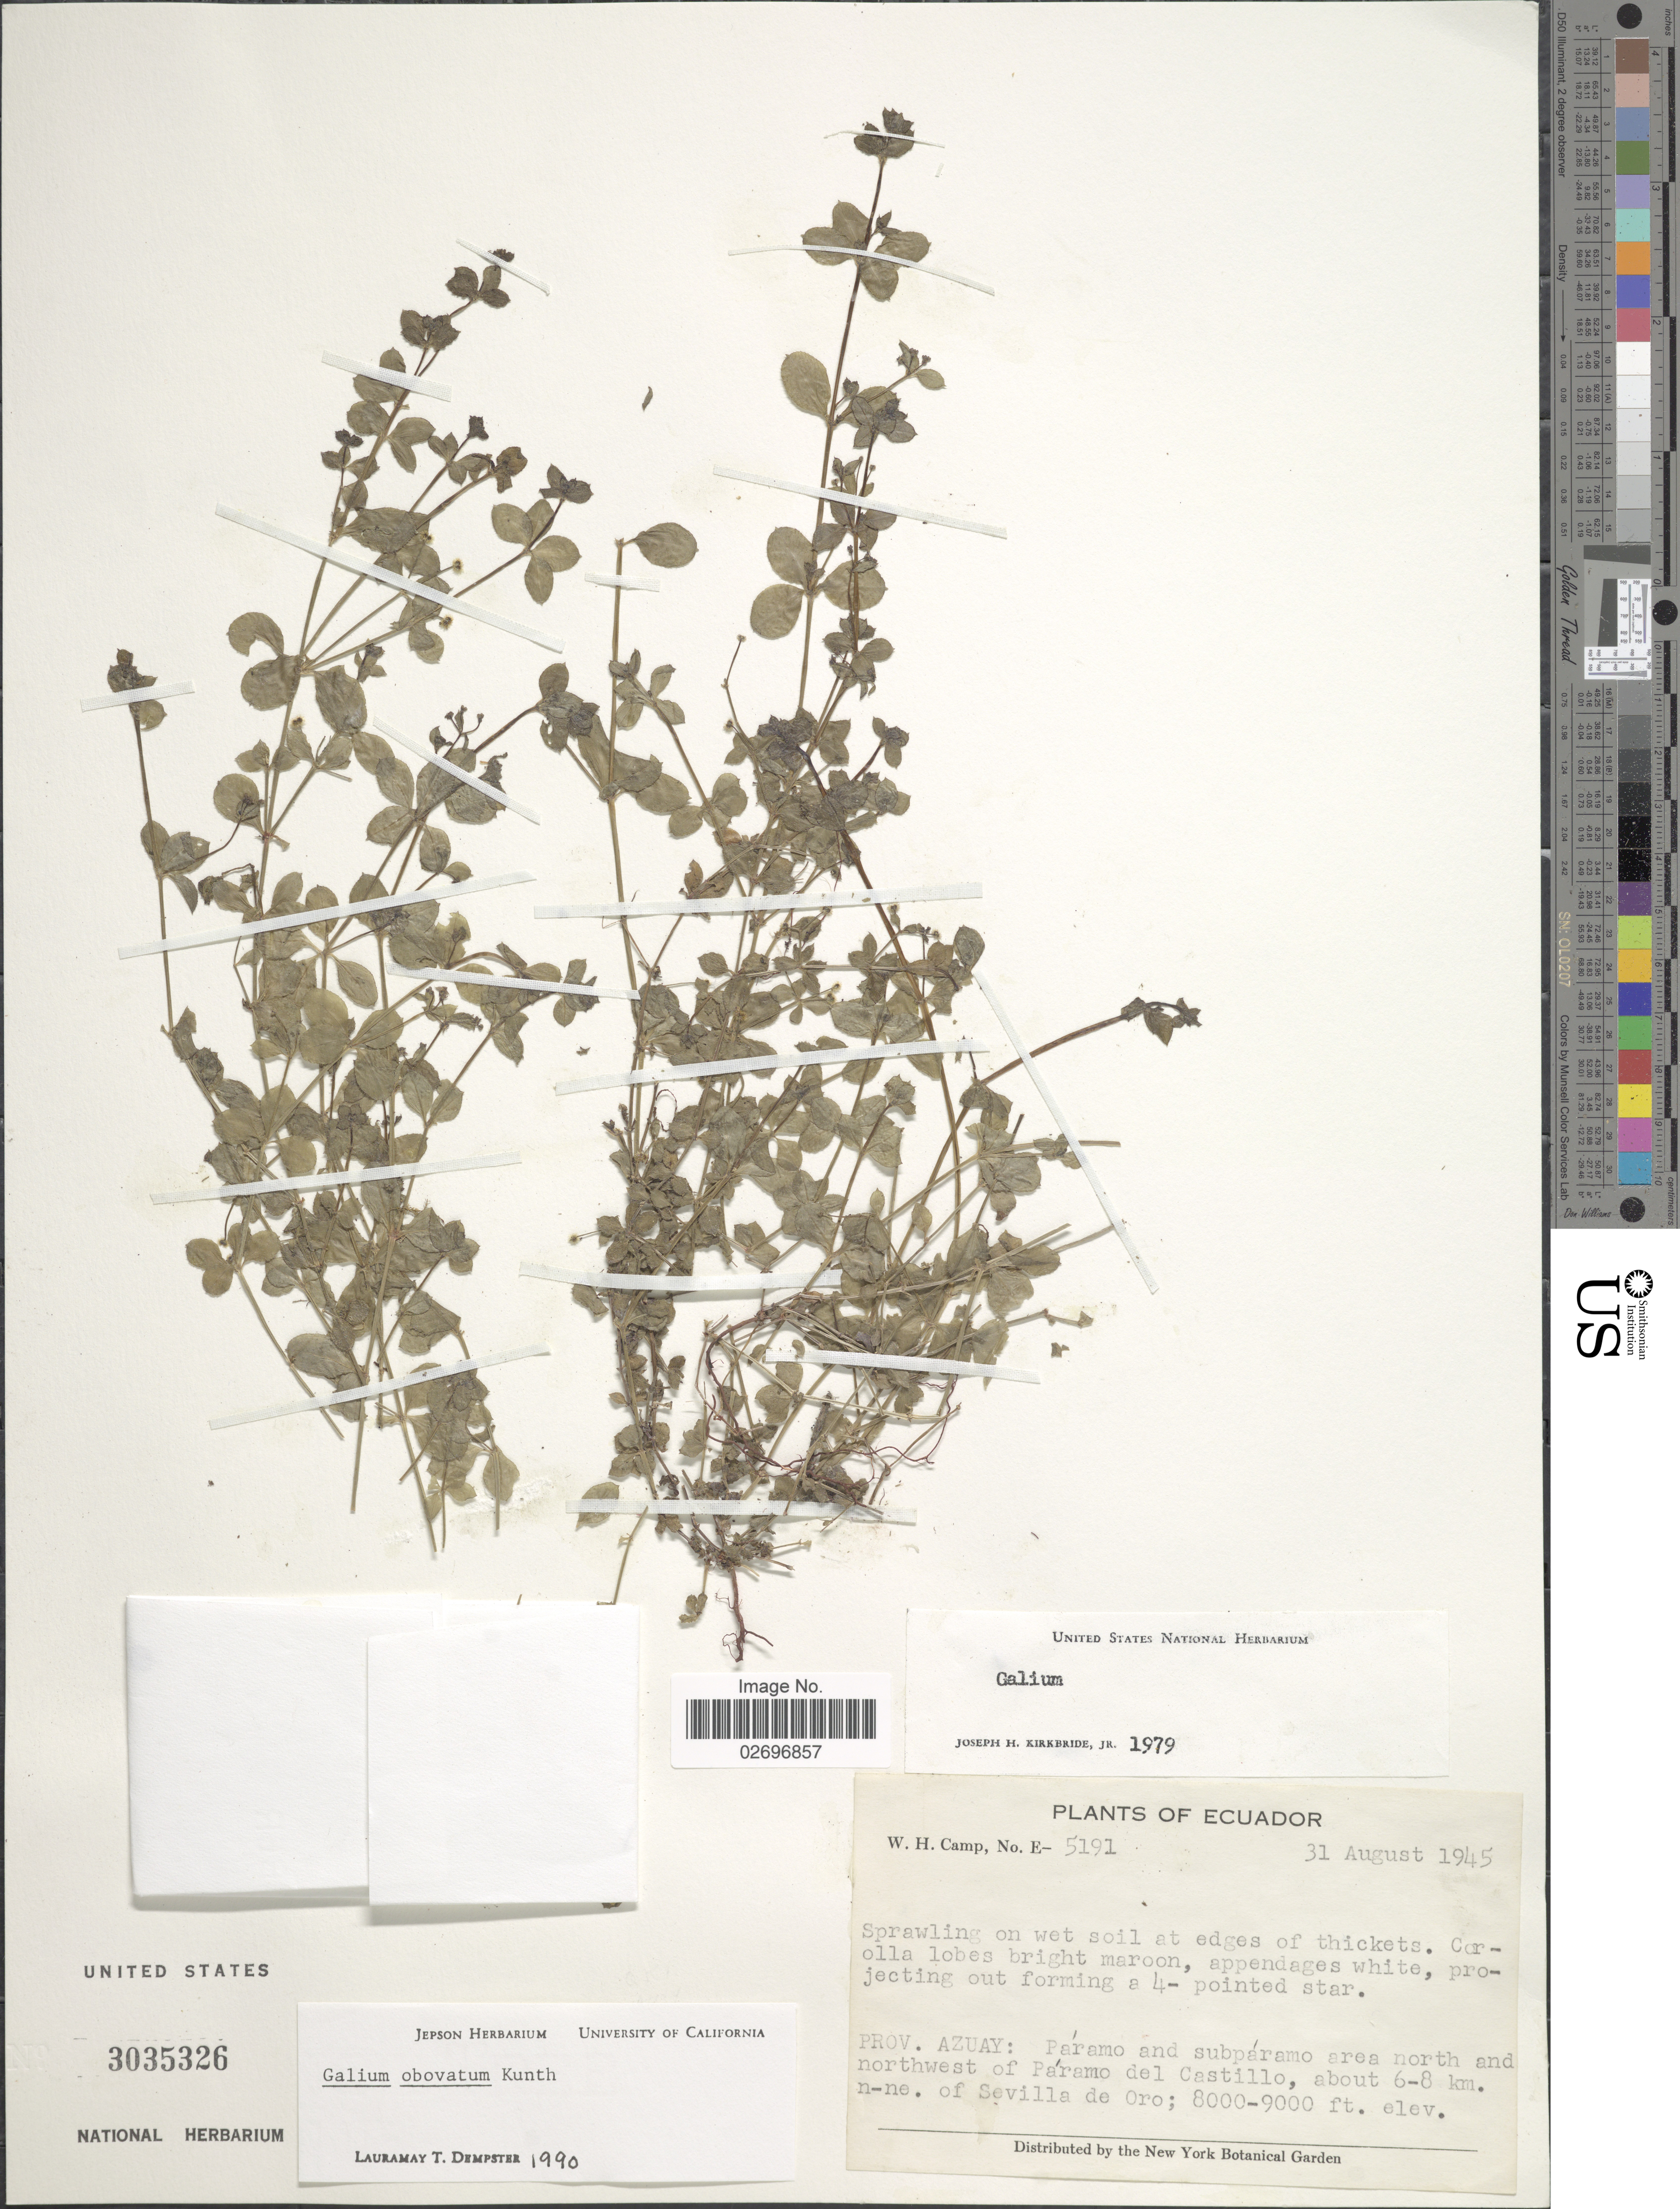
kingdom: Plantae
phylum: Tracheophyta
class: Magnoliopsida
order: Gentianales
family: Rubiaceae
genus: Galium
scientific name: Galium obovatum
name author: Kunth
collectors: W. H. Camp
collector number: E-5191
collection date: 1945-08-31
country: Ecuador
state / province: Azuay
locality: Paramo and subparamo area north and northwest of Paramo del Castillo, about 6-8 km. n.ne. of Sevilla de Oro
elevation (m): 2438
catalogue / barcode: US 3035326